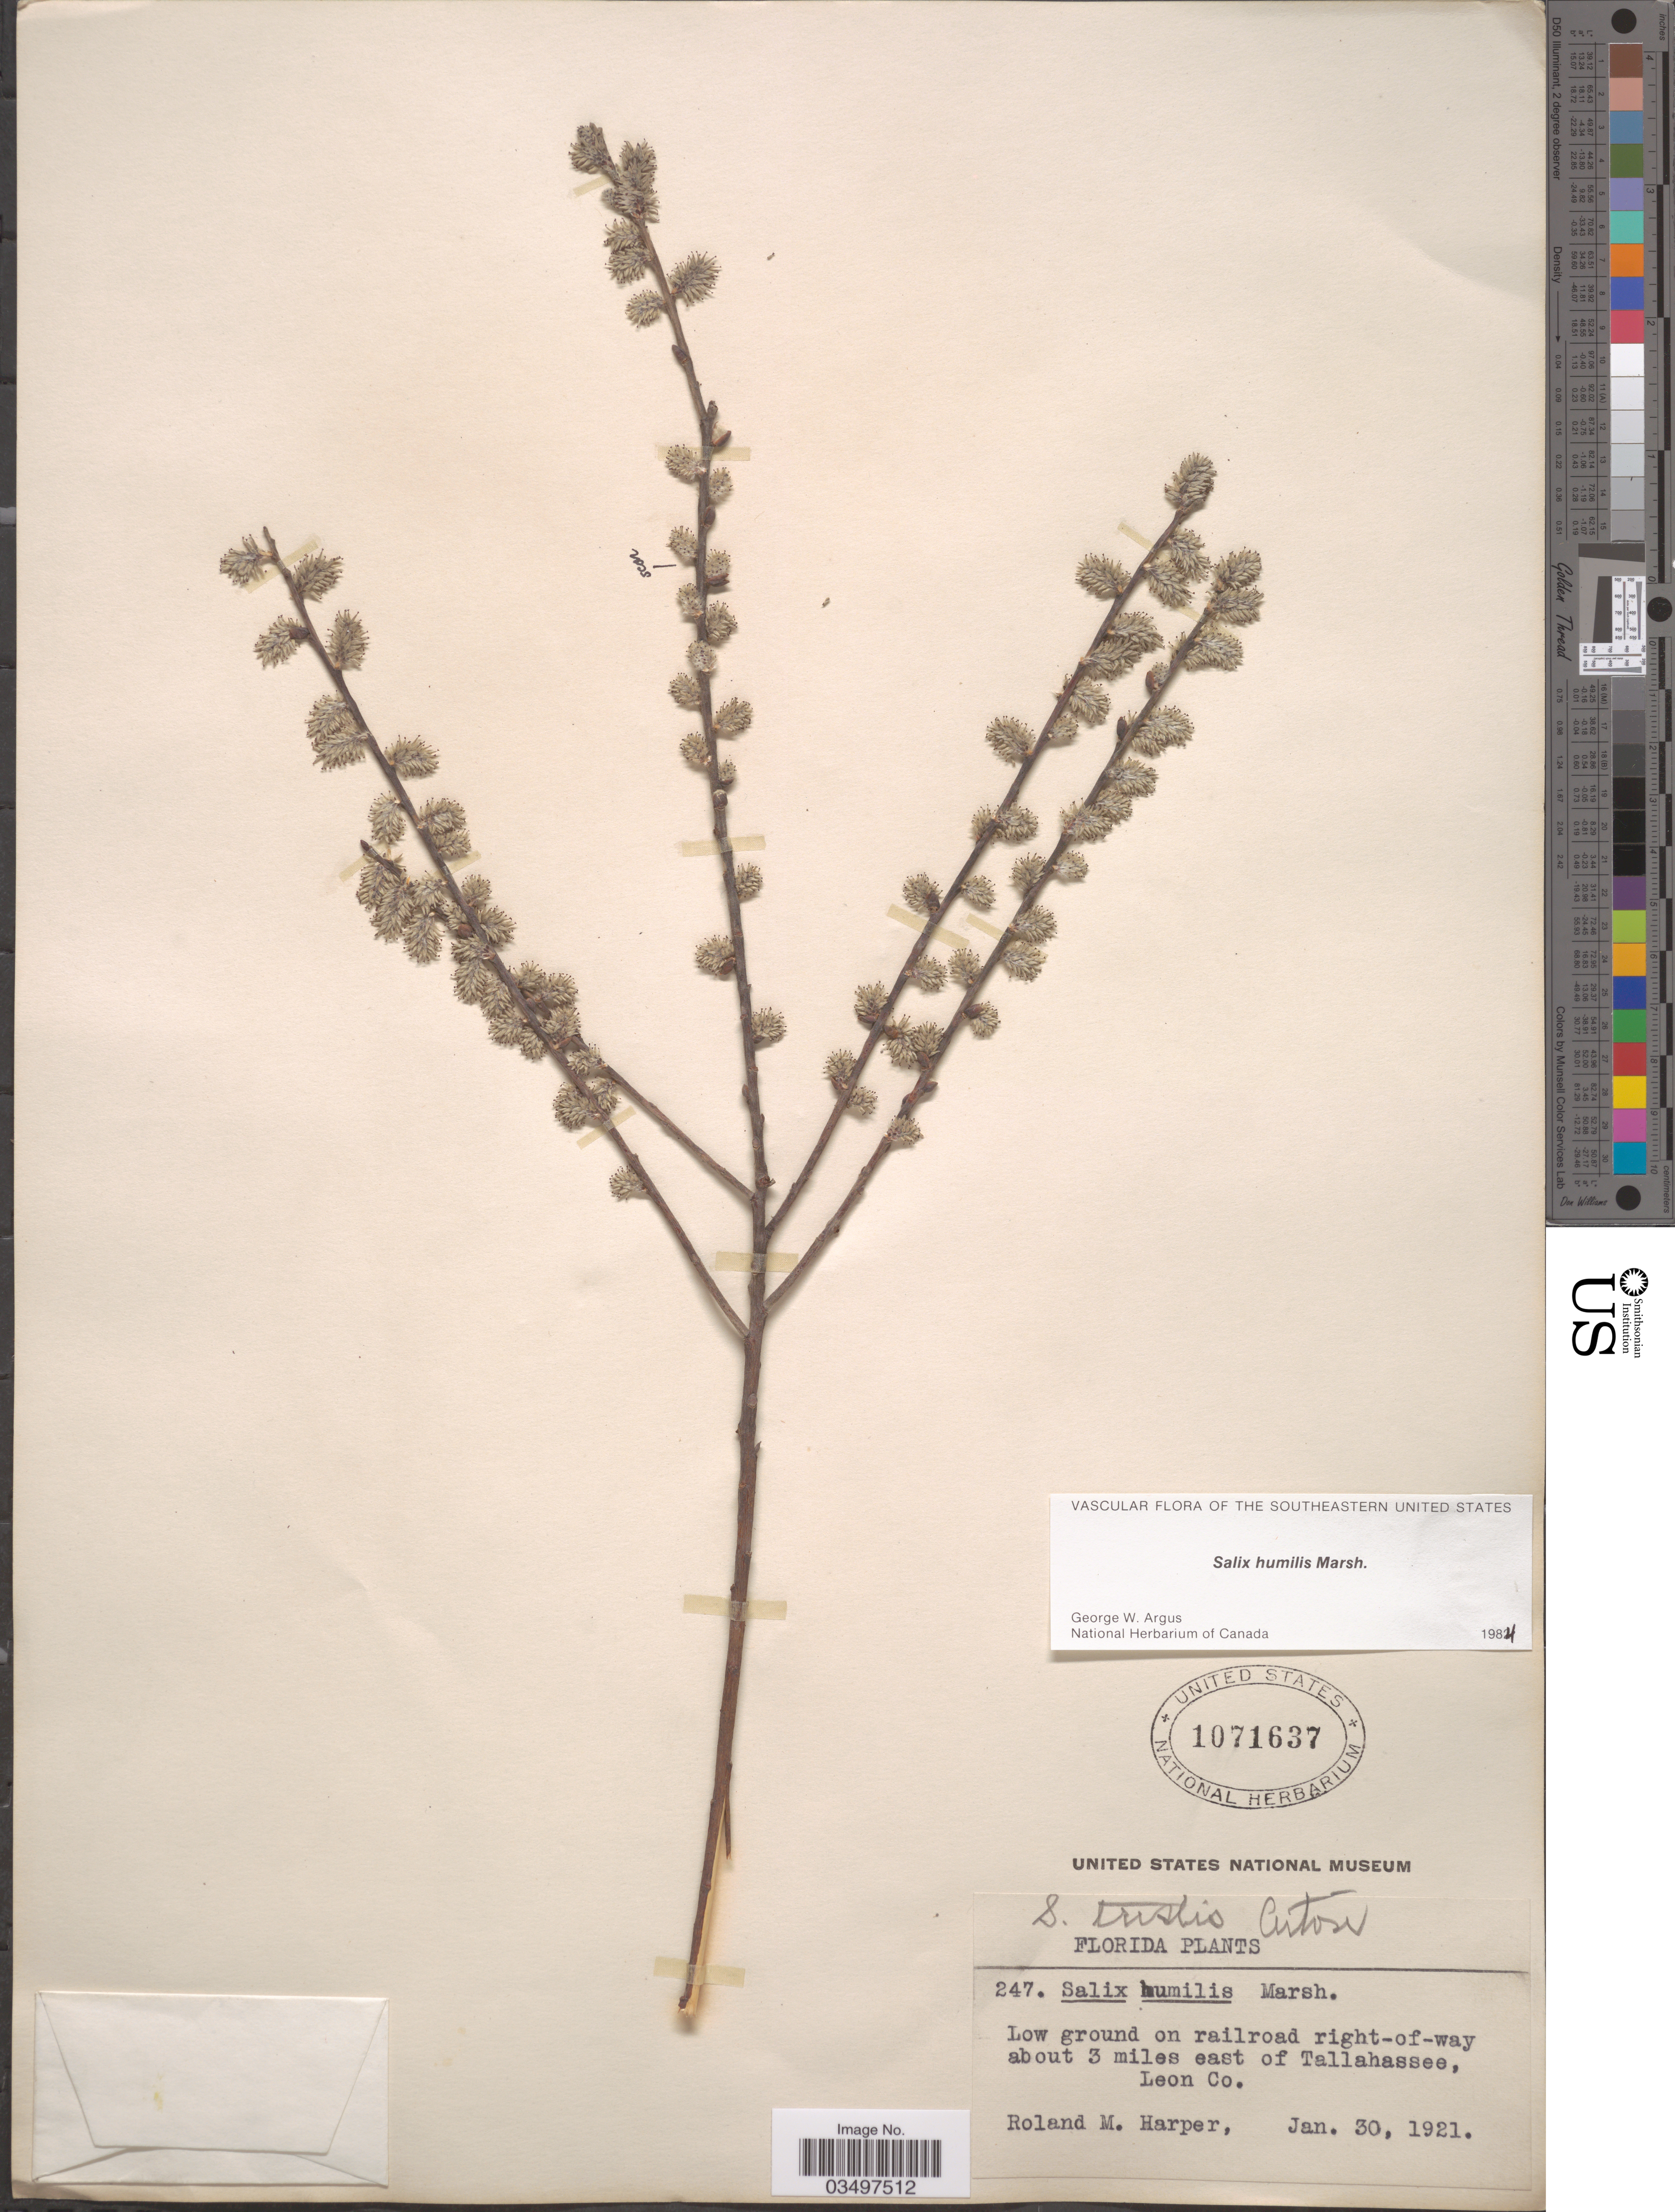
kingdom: Plantae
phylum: Tracheophyta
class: Magnoliopsida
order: Malpighiales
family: Salicaceae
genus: Salix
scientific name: Salix humilis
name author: Marshall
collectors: R. M. Harper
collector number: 247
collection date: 1921-01-30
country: United States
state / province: Florida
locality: Low ground on railroad right-of-way about 3 miles east of Tallahassee, Leon Co.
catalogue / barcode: US 1071637